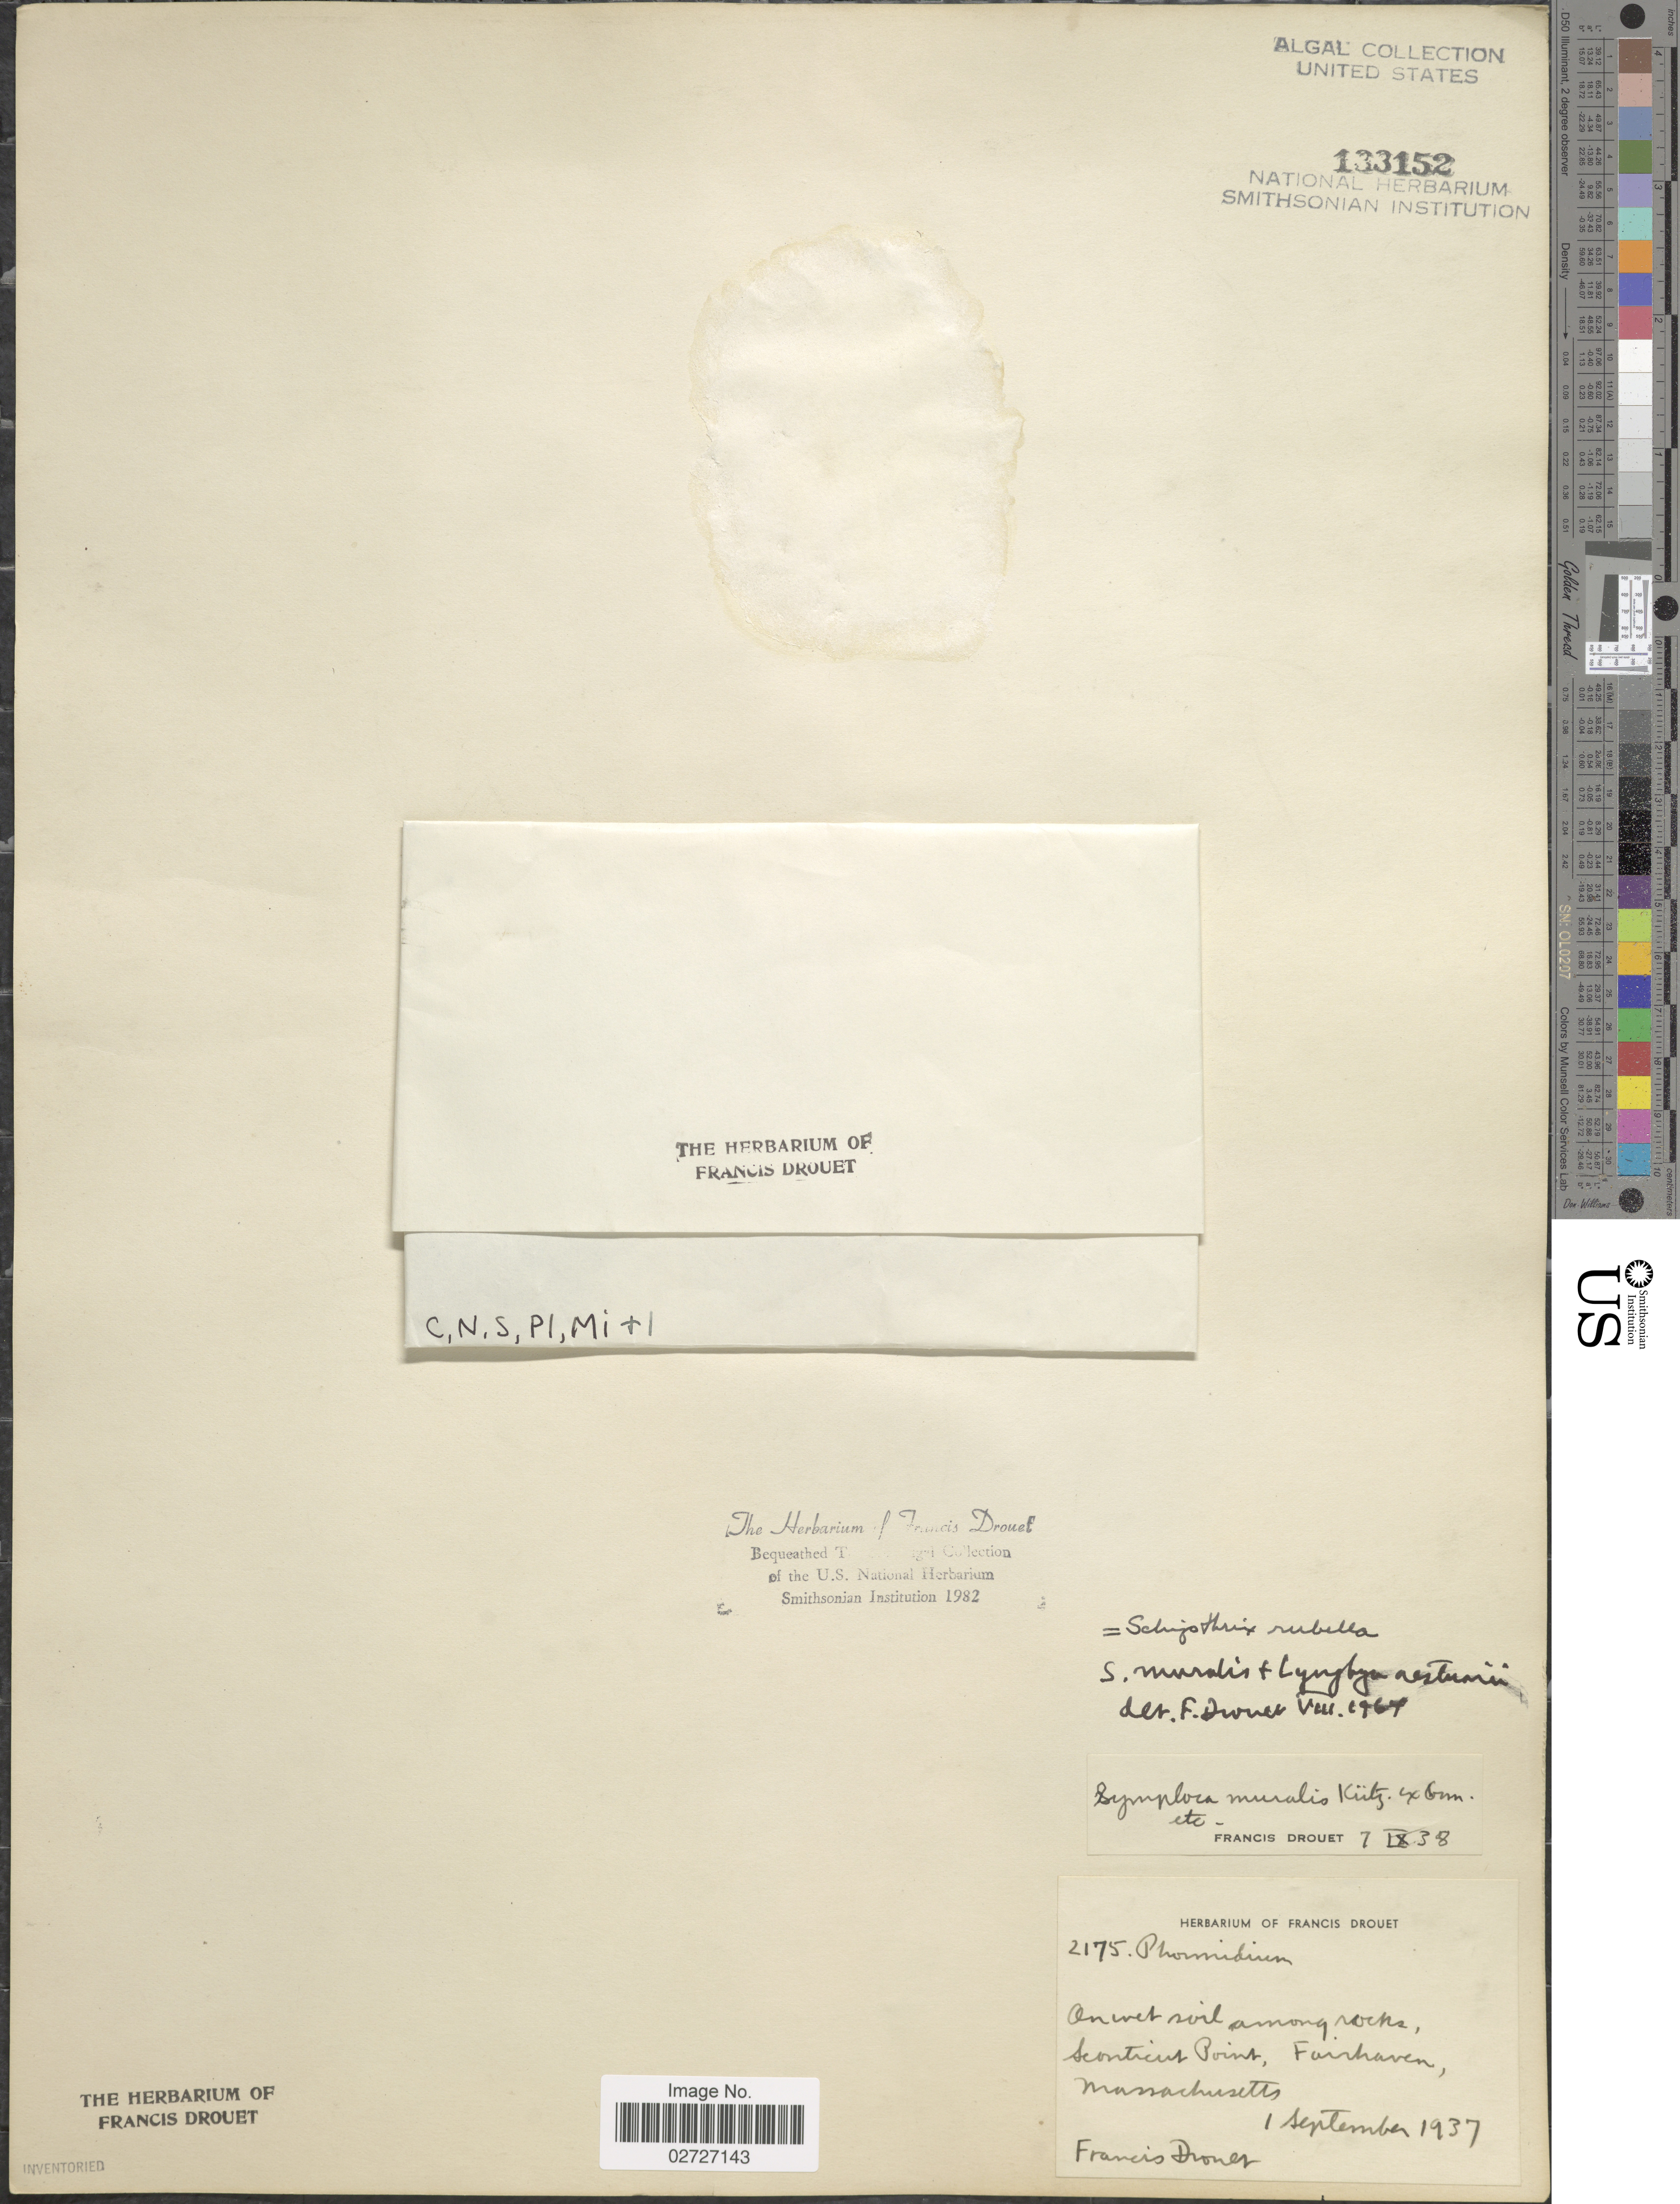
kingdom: Bacteria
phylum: Cyanobacteria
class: Cyanobacteriia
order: Leptolyngbyales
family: Trichocoleusaceae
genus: Schizothrix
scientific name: Schizothrix rubella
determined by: Drouet, F. E.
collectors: F. E. Drouet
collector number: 2175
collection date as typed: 01 Sep 1937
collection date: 1937-09-01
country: United States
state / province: Massachusetts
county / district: Bristol County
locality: Sconticut Point, Fairhaven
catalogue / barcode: US 133152